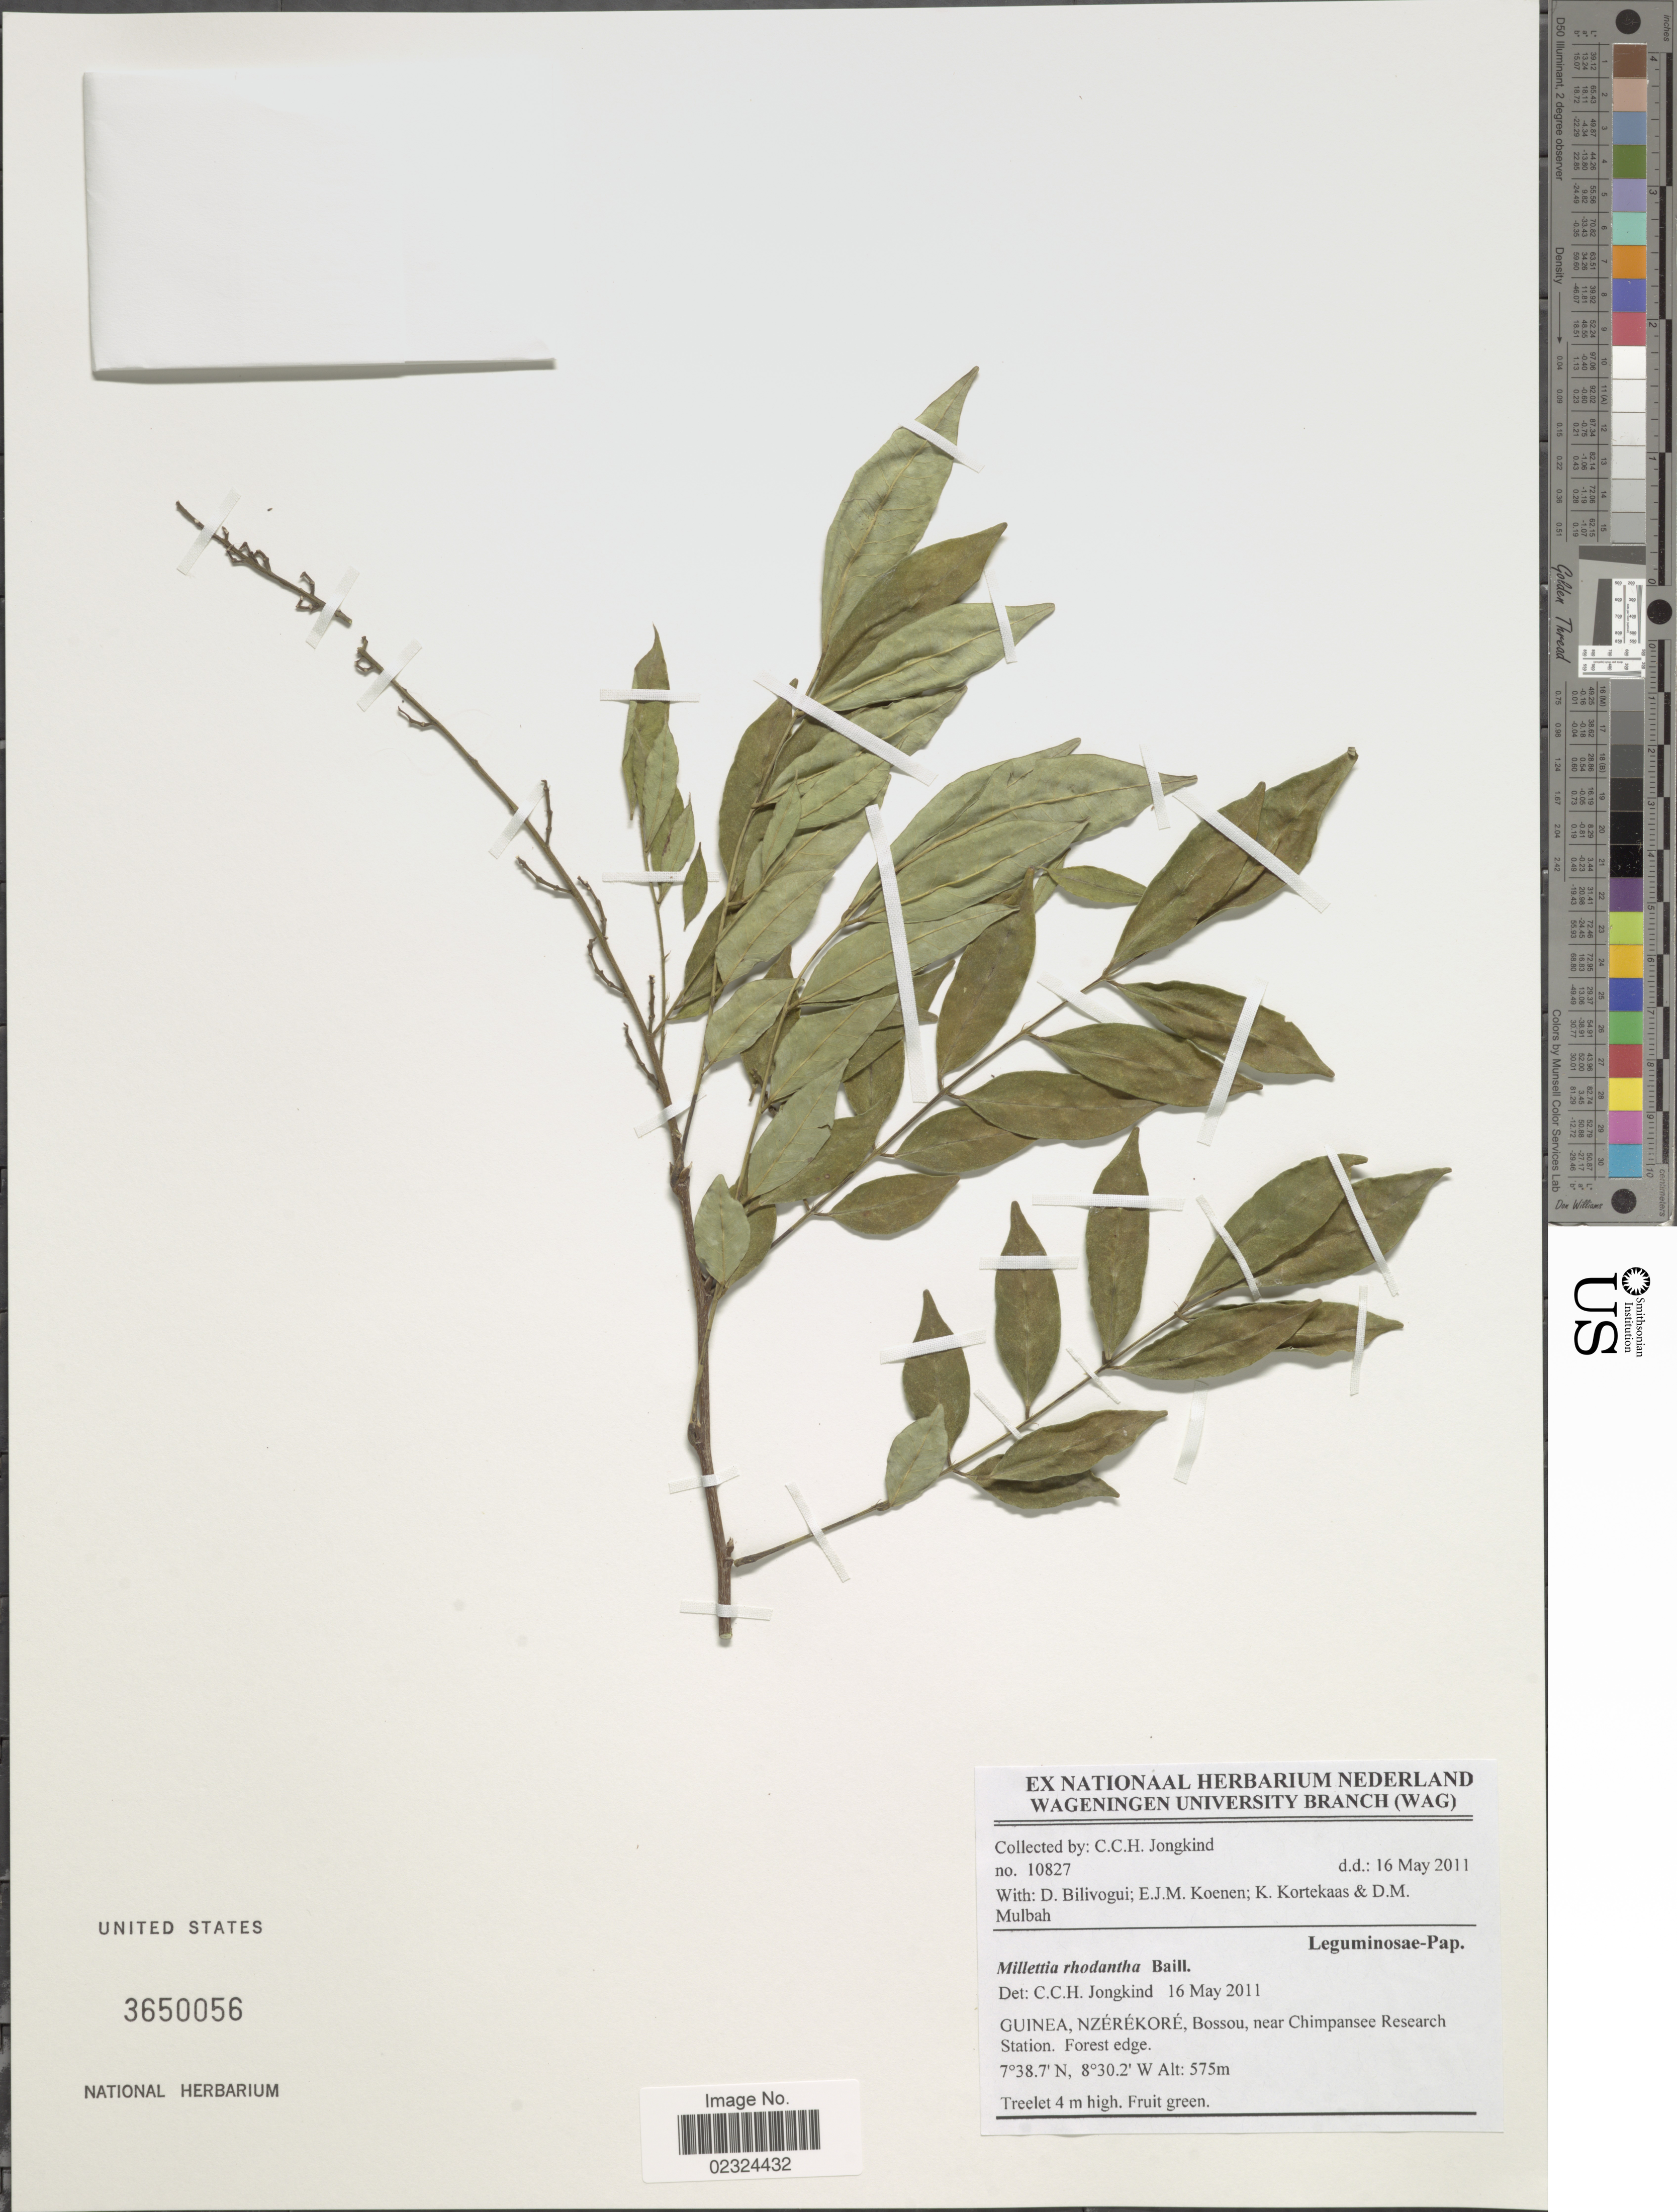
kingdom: Plantae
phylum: Tracheophyta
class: Magnoliopsida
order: Fabales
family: Fabaceae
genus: Millettia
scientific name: Millettia rhodantha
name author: Baill.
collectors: C. C. Jongkind, D. Bilivogui, E. Koenen & K. Kortekaas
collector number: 10827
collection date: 2011-05-16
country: Guinea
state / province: Nzérékoré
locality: Bossou, near Chimpansee Research Station.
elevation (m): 575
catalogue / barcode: US 3650056